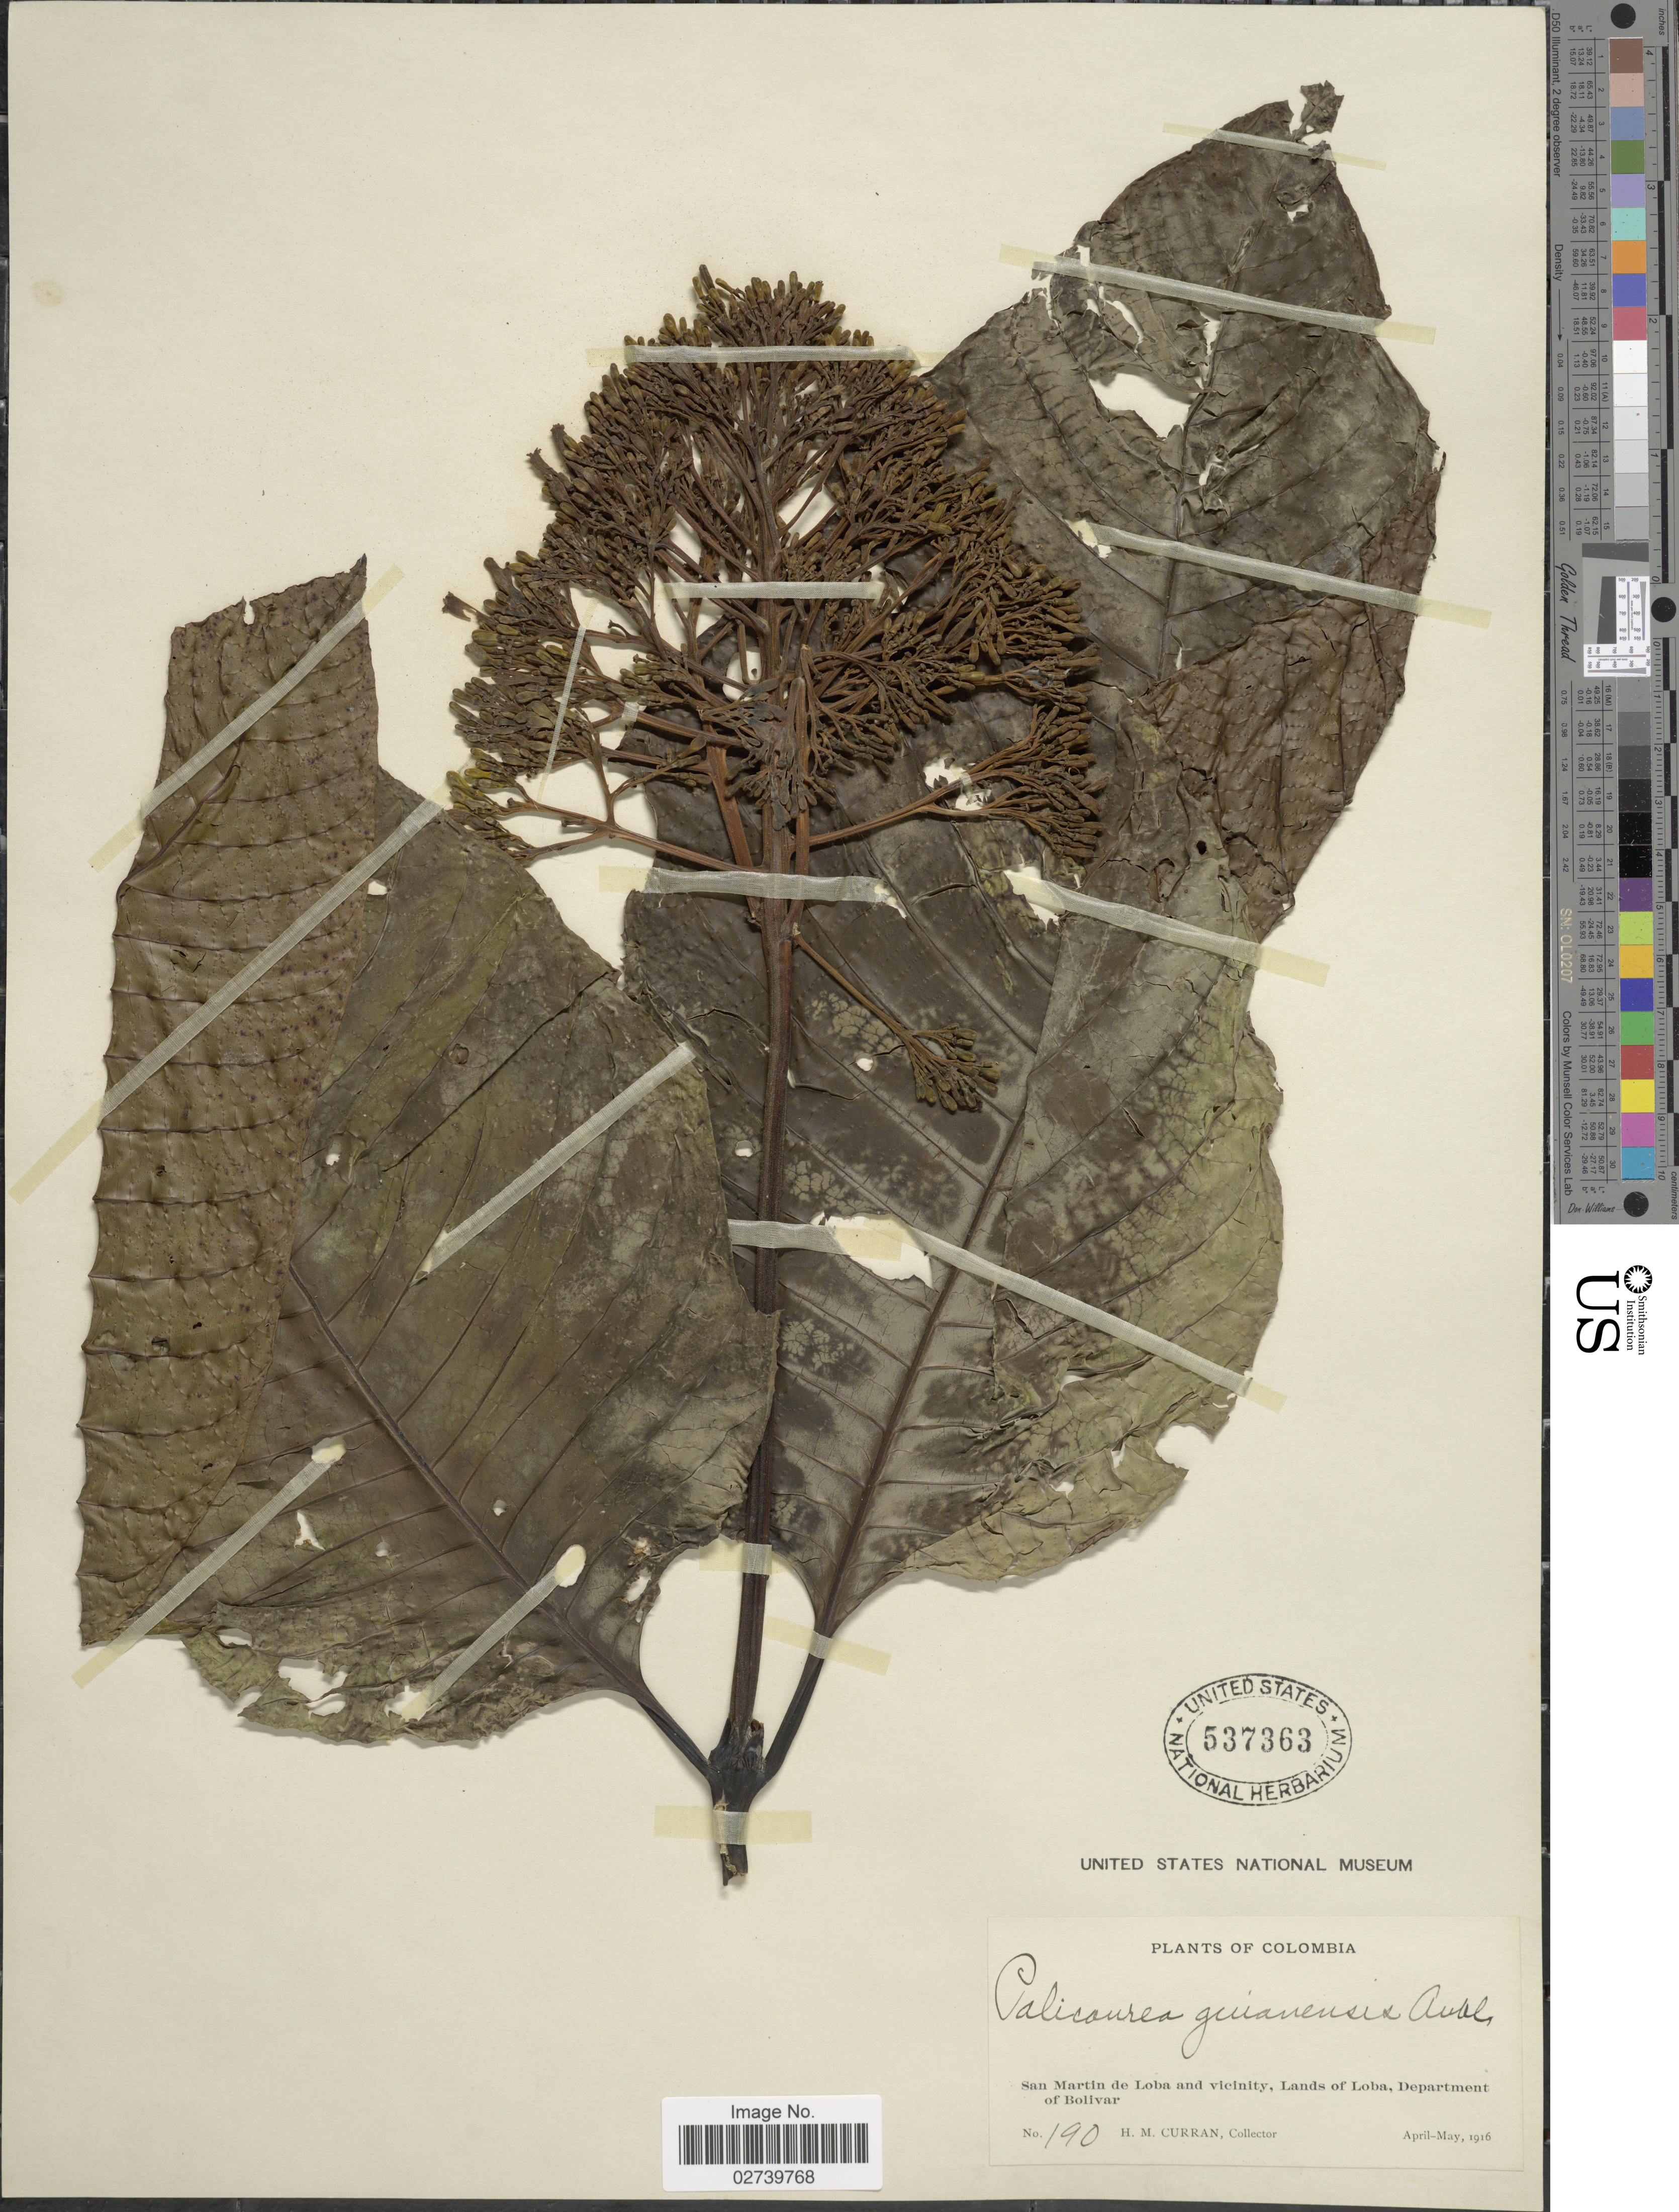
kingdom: Plantae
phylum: Tracheophyta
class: Magnoliopsida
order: Gentianales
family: Rubiaceae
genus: Palicourea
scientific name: Palicourea guianensis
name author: Aubl.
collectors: H. M. Curran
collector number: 190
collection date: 1916-04/1916-05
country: Colombia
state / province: Bolívar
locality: San Martin de Loba and vicinity, Lands of Loba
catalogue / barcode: US 537363